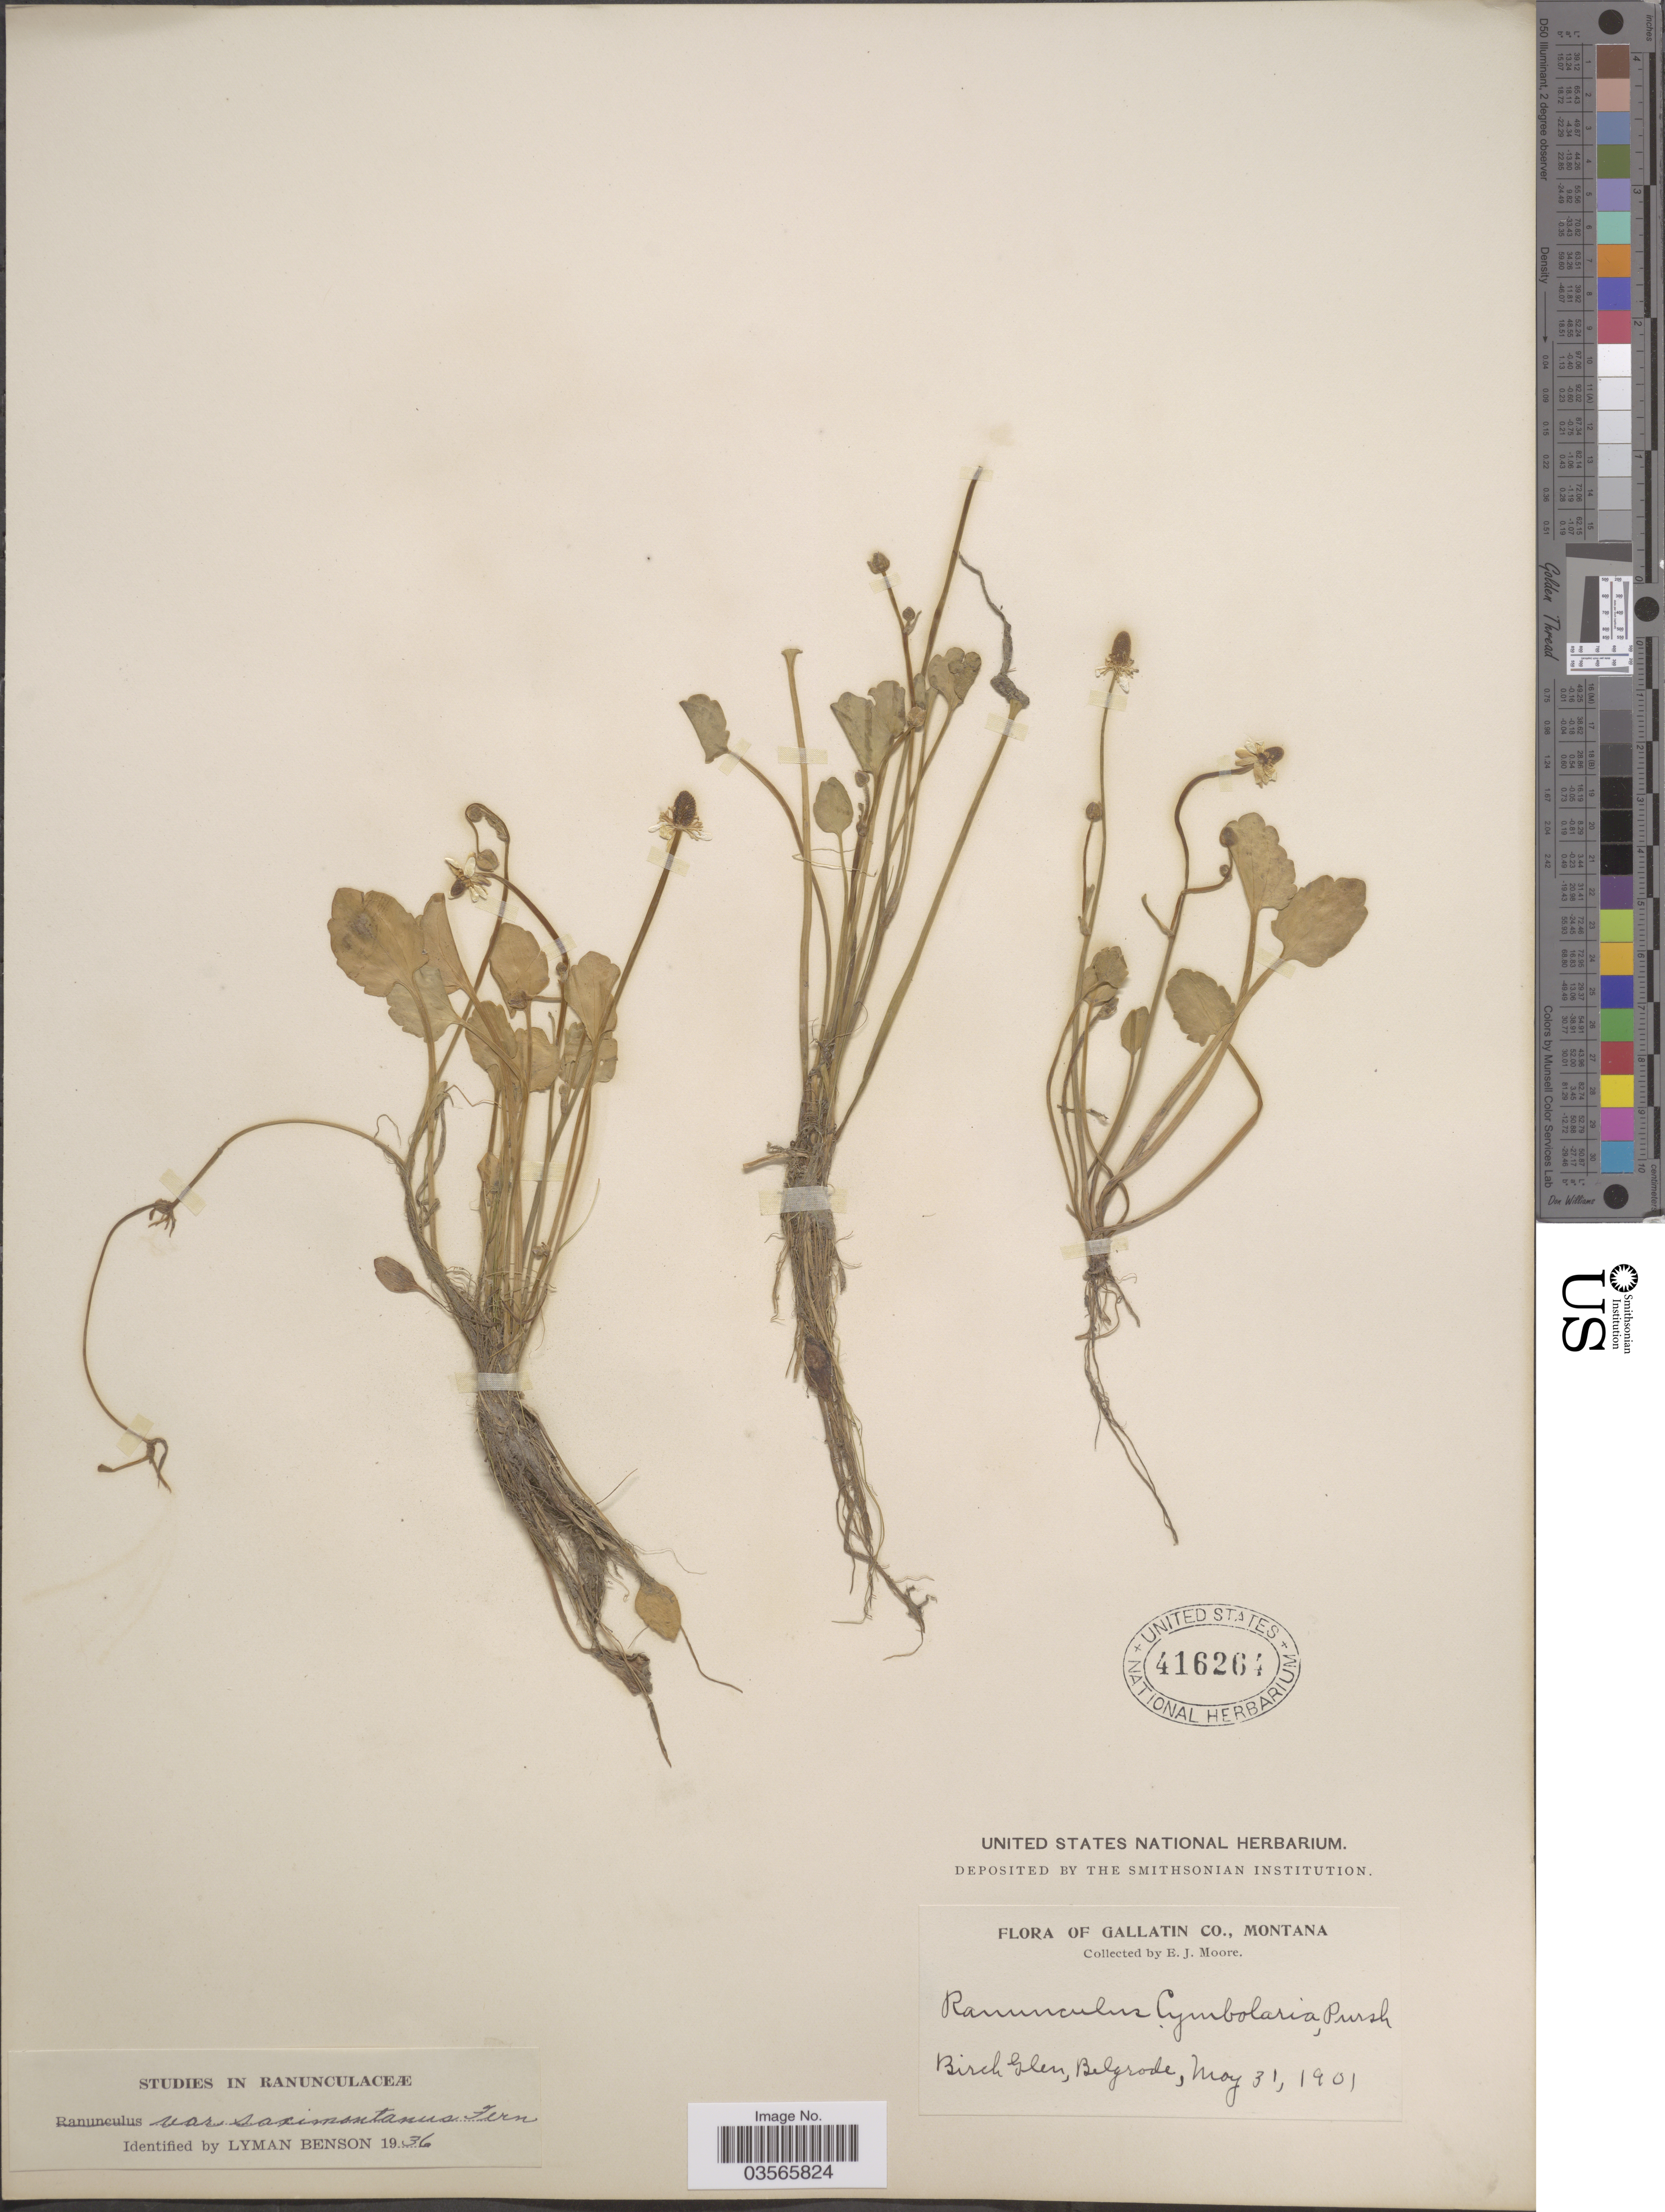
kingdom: Plantae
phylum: Tracheophyta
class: Magnoliopsida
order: Ranunculales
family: Ranunculaceae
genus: Halerpestes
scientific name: Halerpestes cymbalaria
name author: (Pursh) Greene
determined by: Strong, M. T., (US), Smithsonian Institution - National Museum of Natural History (UNITED STATES)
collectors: E. Moore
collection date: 1901-05-31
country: United States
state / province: Montana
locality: Gallatin Co., Birch Glen, Belgrode.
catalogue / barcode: US 416264